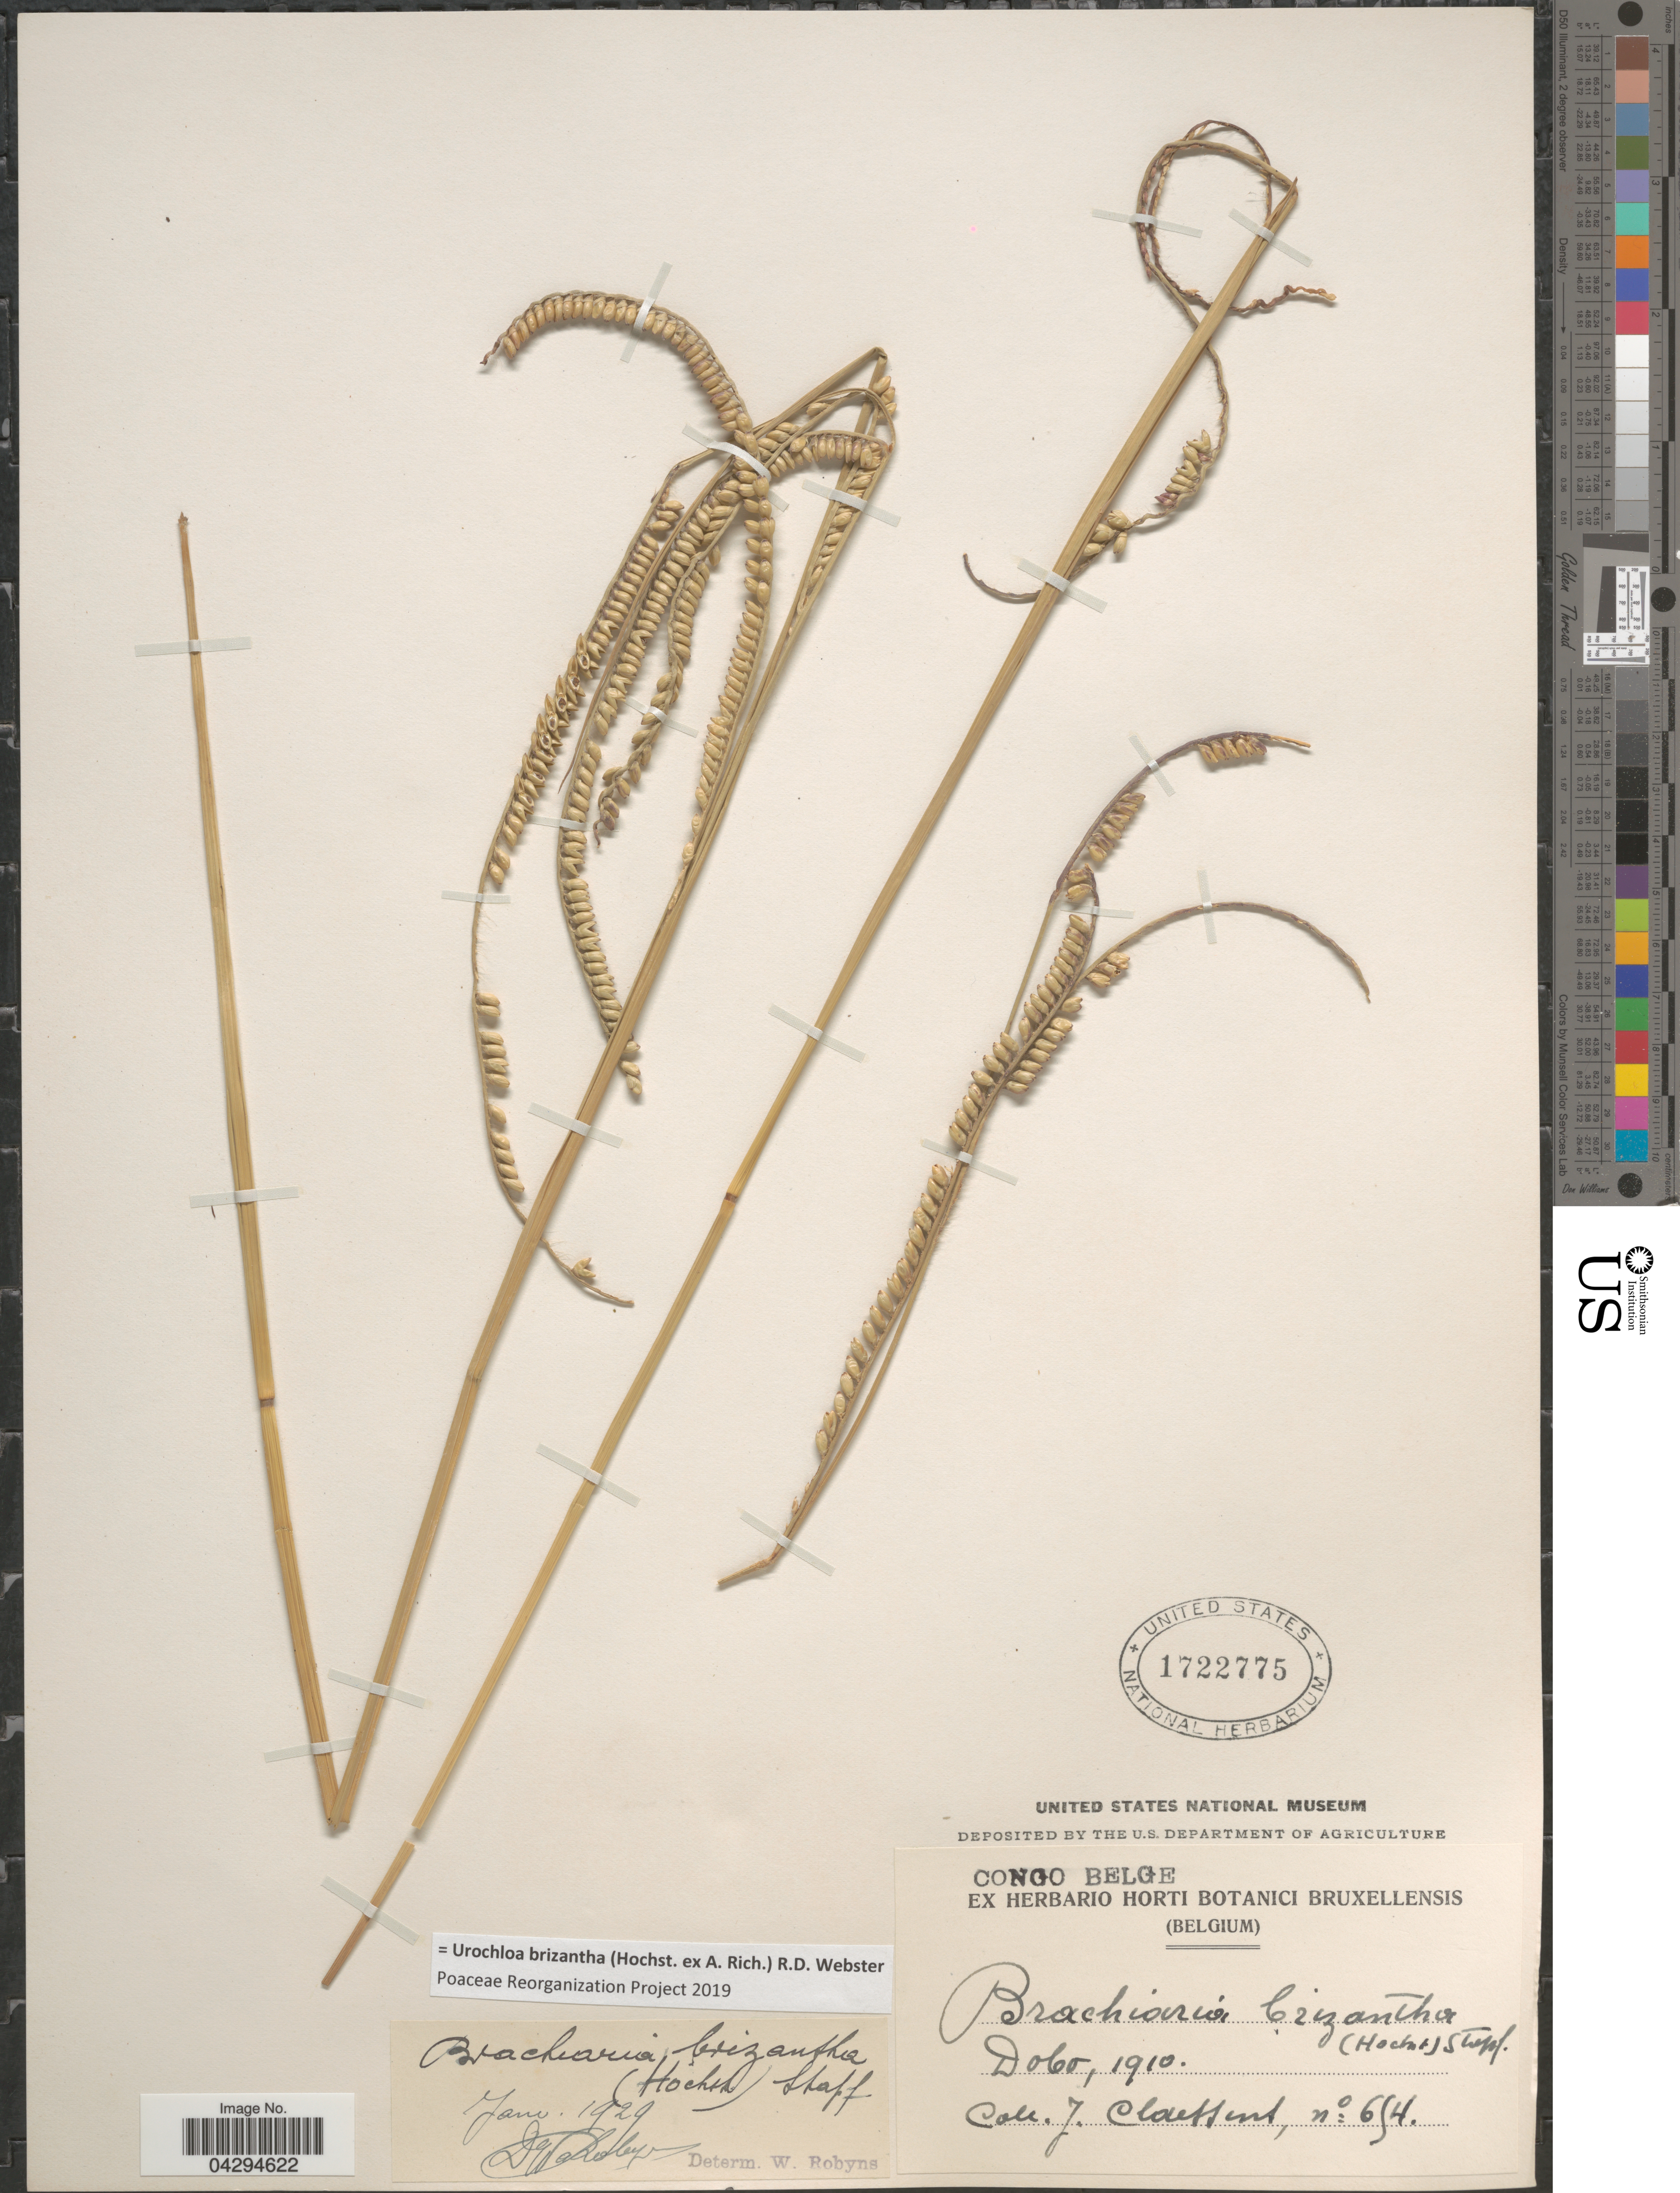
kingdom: Plantae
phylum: Tracheophyta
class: Liliopsida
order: Poales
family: Poaceae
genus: Urochloa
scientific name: Urochloa brizantha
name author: (Hochst. ex A. Rich.) R.D. Webster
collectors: J. Claessens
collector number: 654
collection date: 1910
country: Congo, Democratic Republic of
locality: Congo Belge. Dobo.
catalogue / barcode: US 1722775